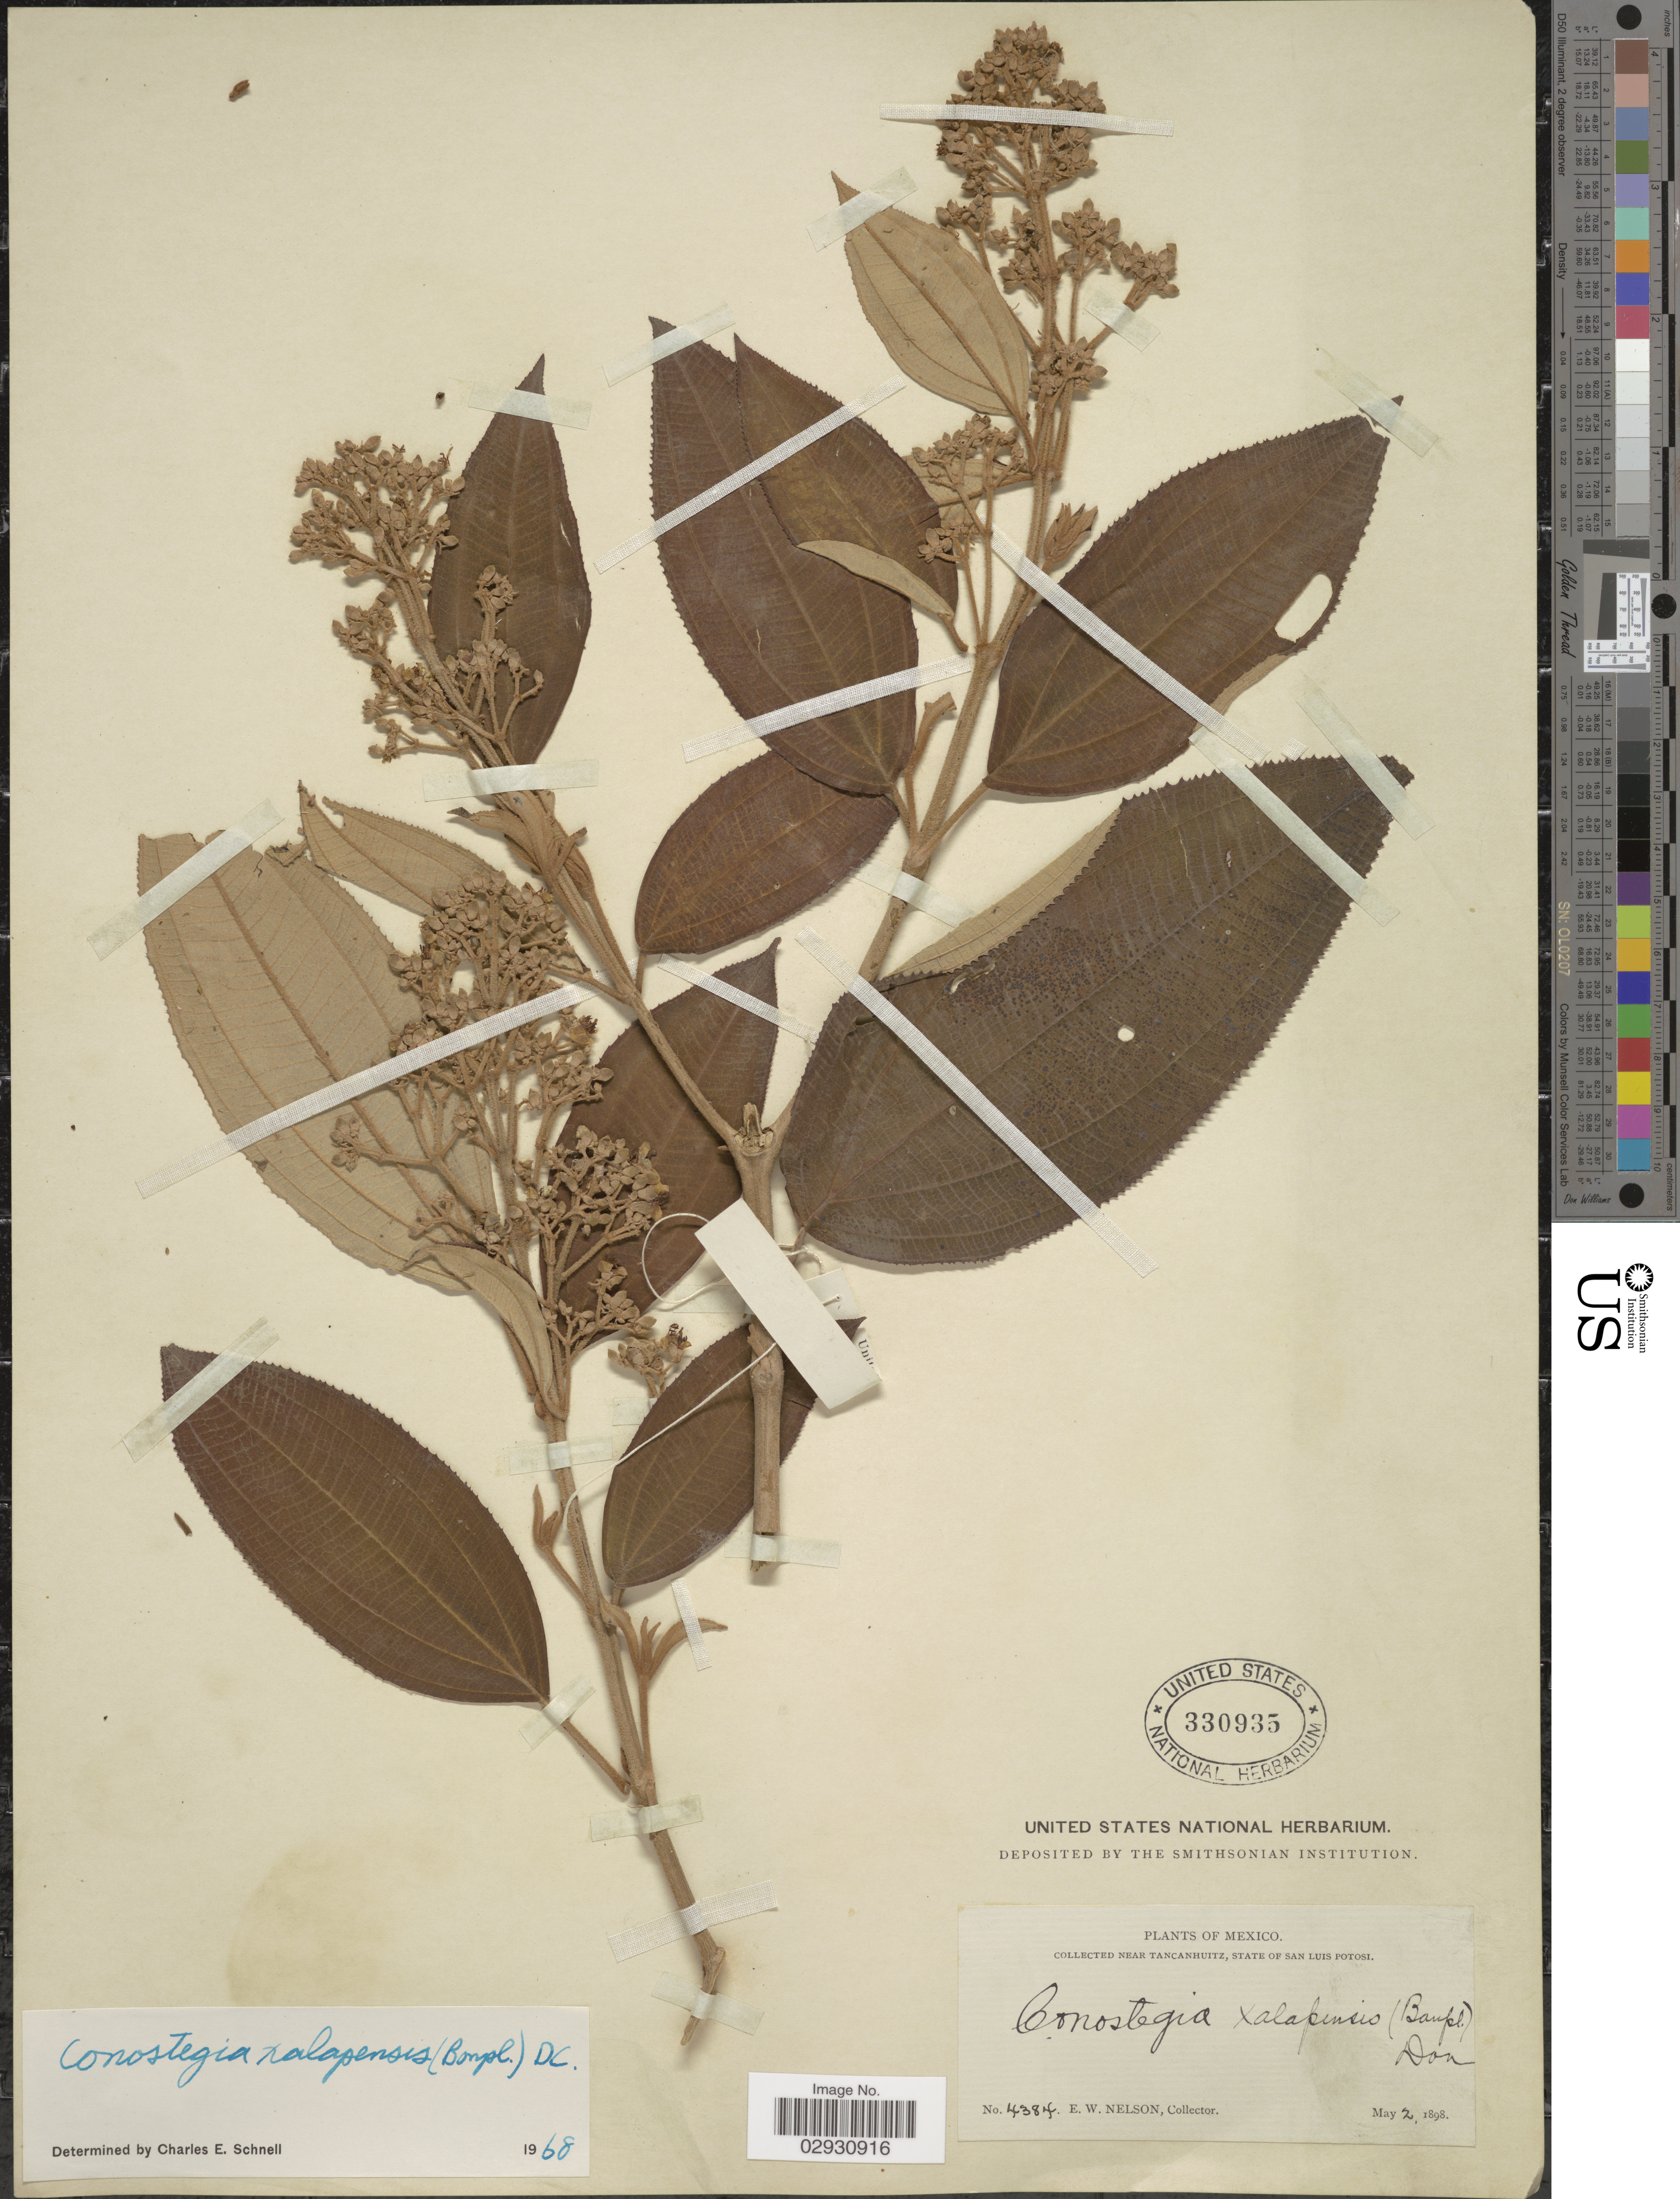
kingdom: Plantae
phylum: Tracheophyta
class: Magnoliopsida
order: Myrtales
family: Melastomataceae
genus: Conostegia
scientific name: Conostegia quadrangularis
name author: Schltdl. ex Steud.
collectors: E. W. Nelson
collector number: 4384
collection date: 1898-05-02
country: Mexico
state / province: San Luis Potosí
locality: Near Tancanhuitz.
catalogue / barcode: US 330935